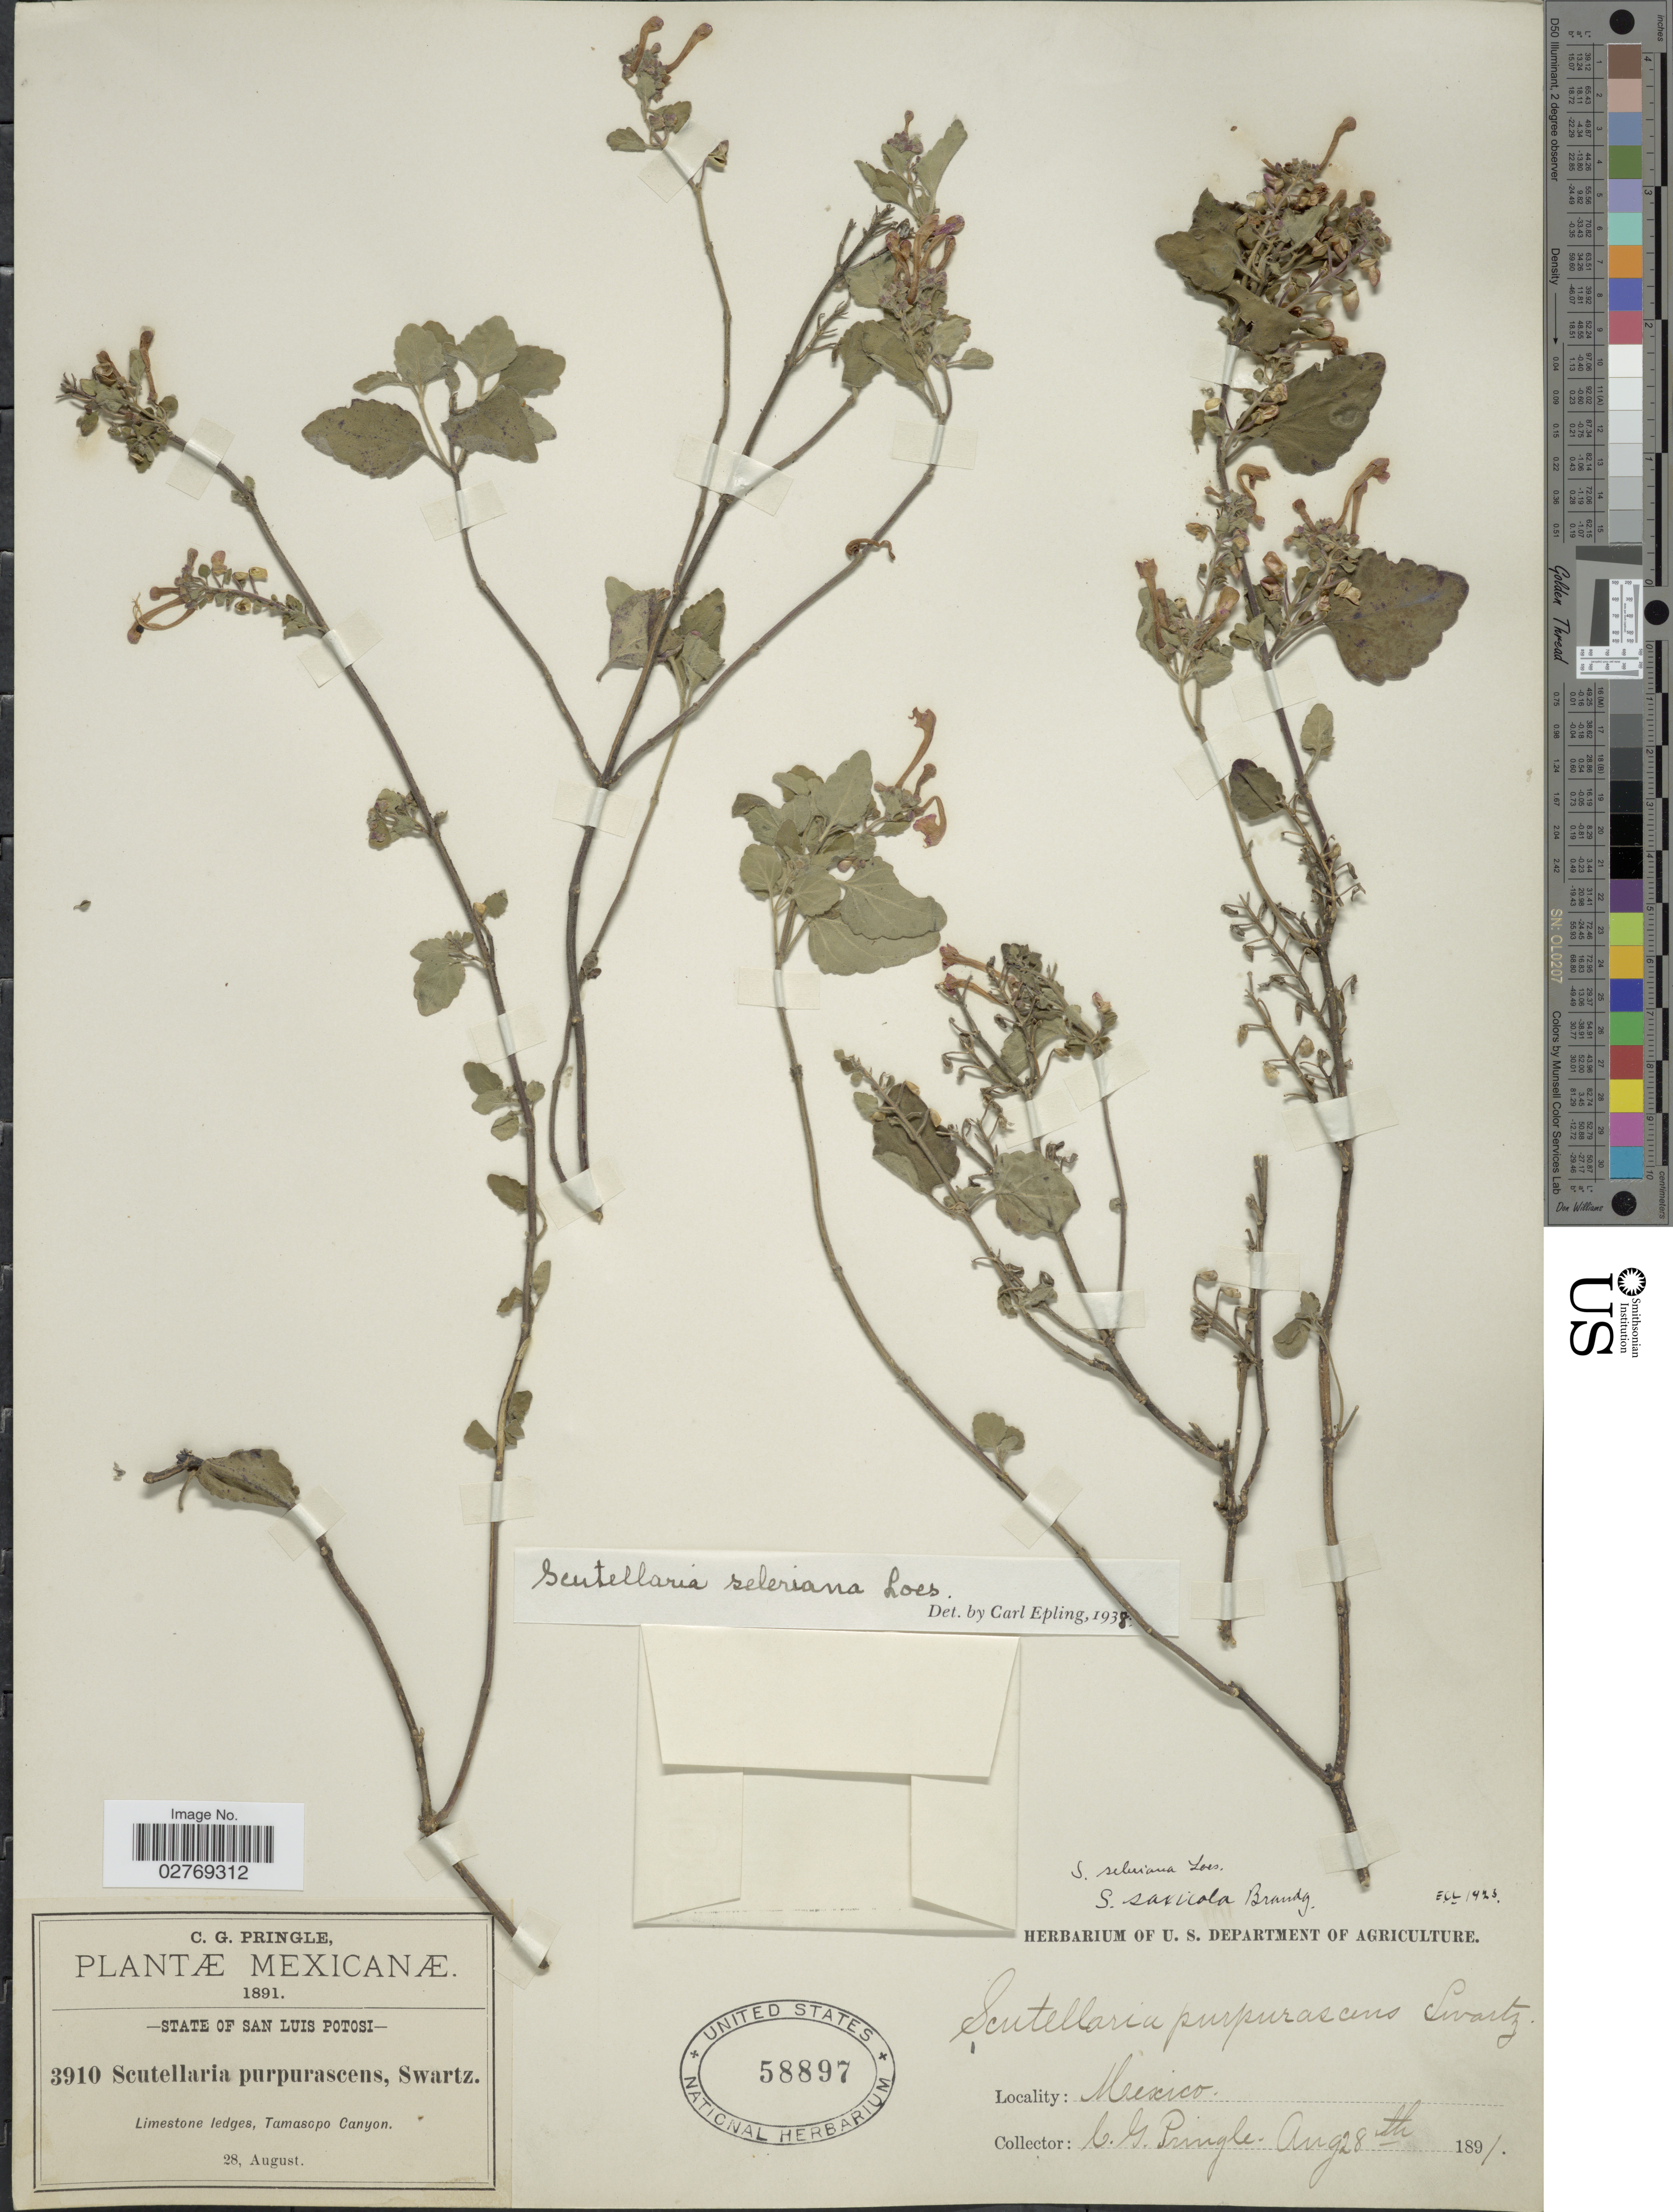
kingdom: Plantae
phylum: Tracheophyta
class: Magnoliopsida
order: Lamiales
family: Lamiaceae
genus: Scutellaria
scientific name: Scutellaria seleriana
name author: Loes.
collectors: C. G. Pringle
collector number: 3910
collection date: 1891-08-28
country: Mexico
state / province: San Luis Potosí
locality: Limestone ledges, Tamasopo Canyon.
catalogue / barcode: US 58897